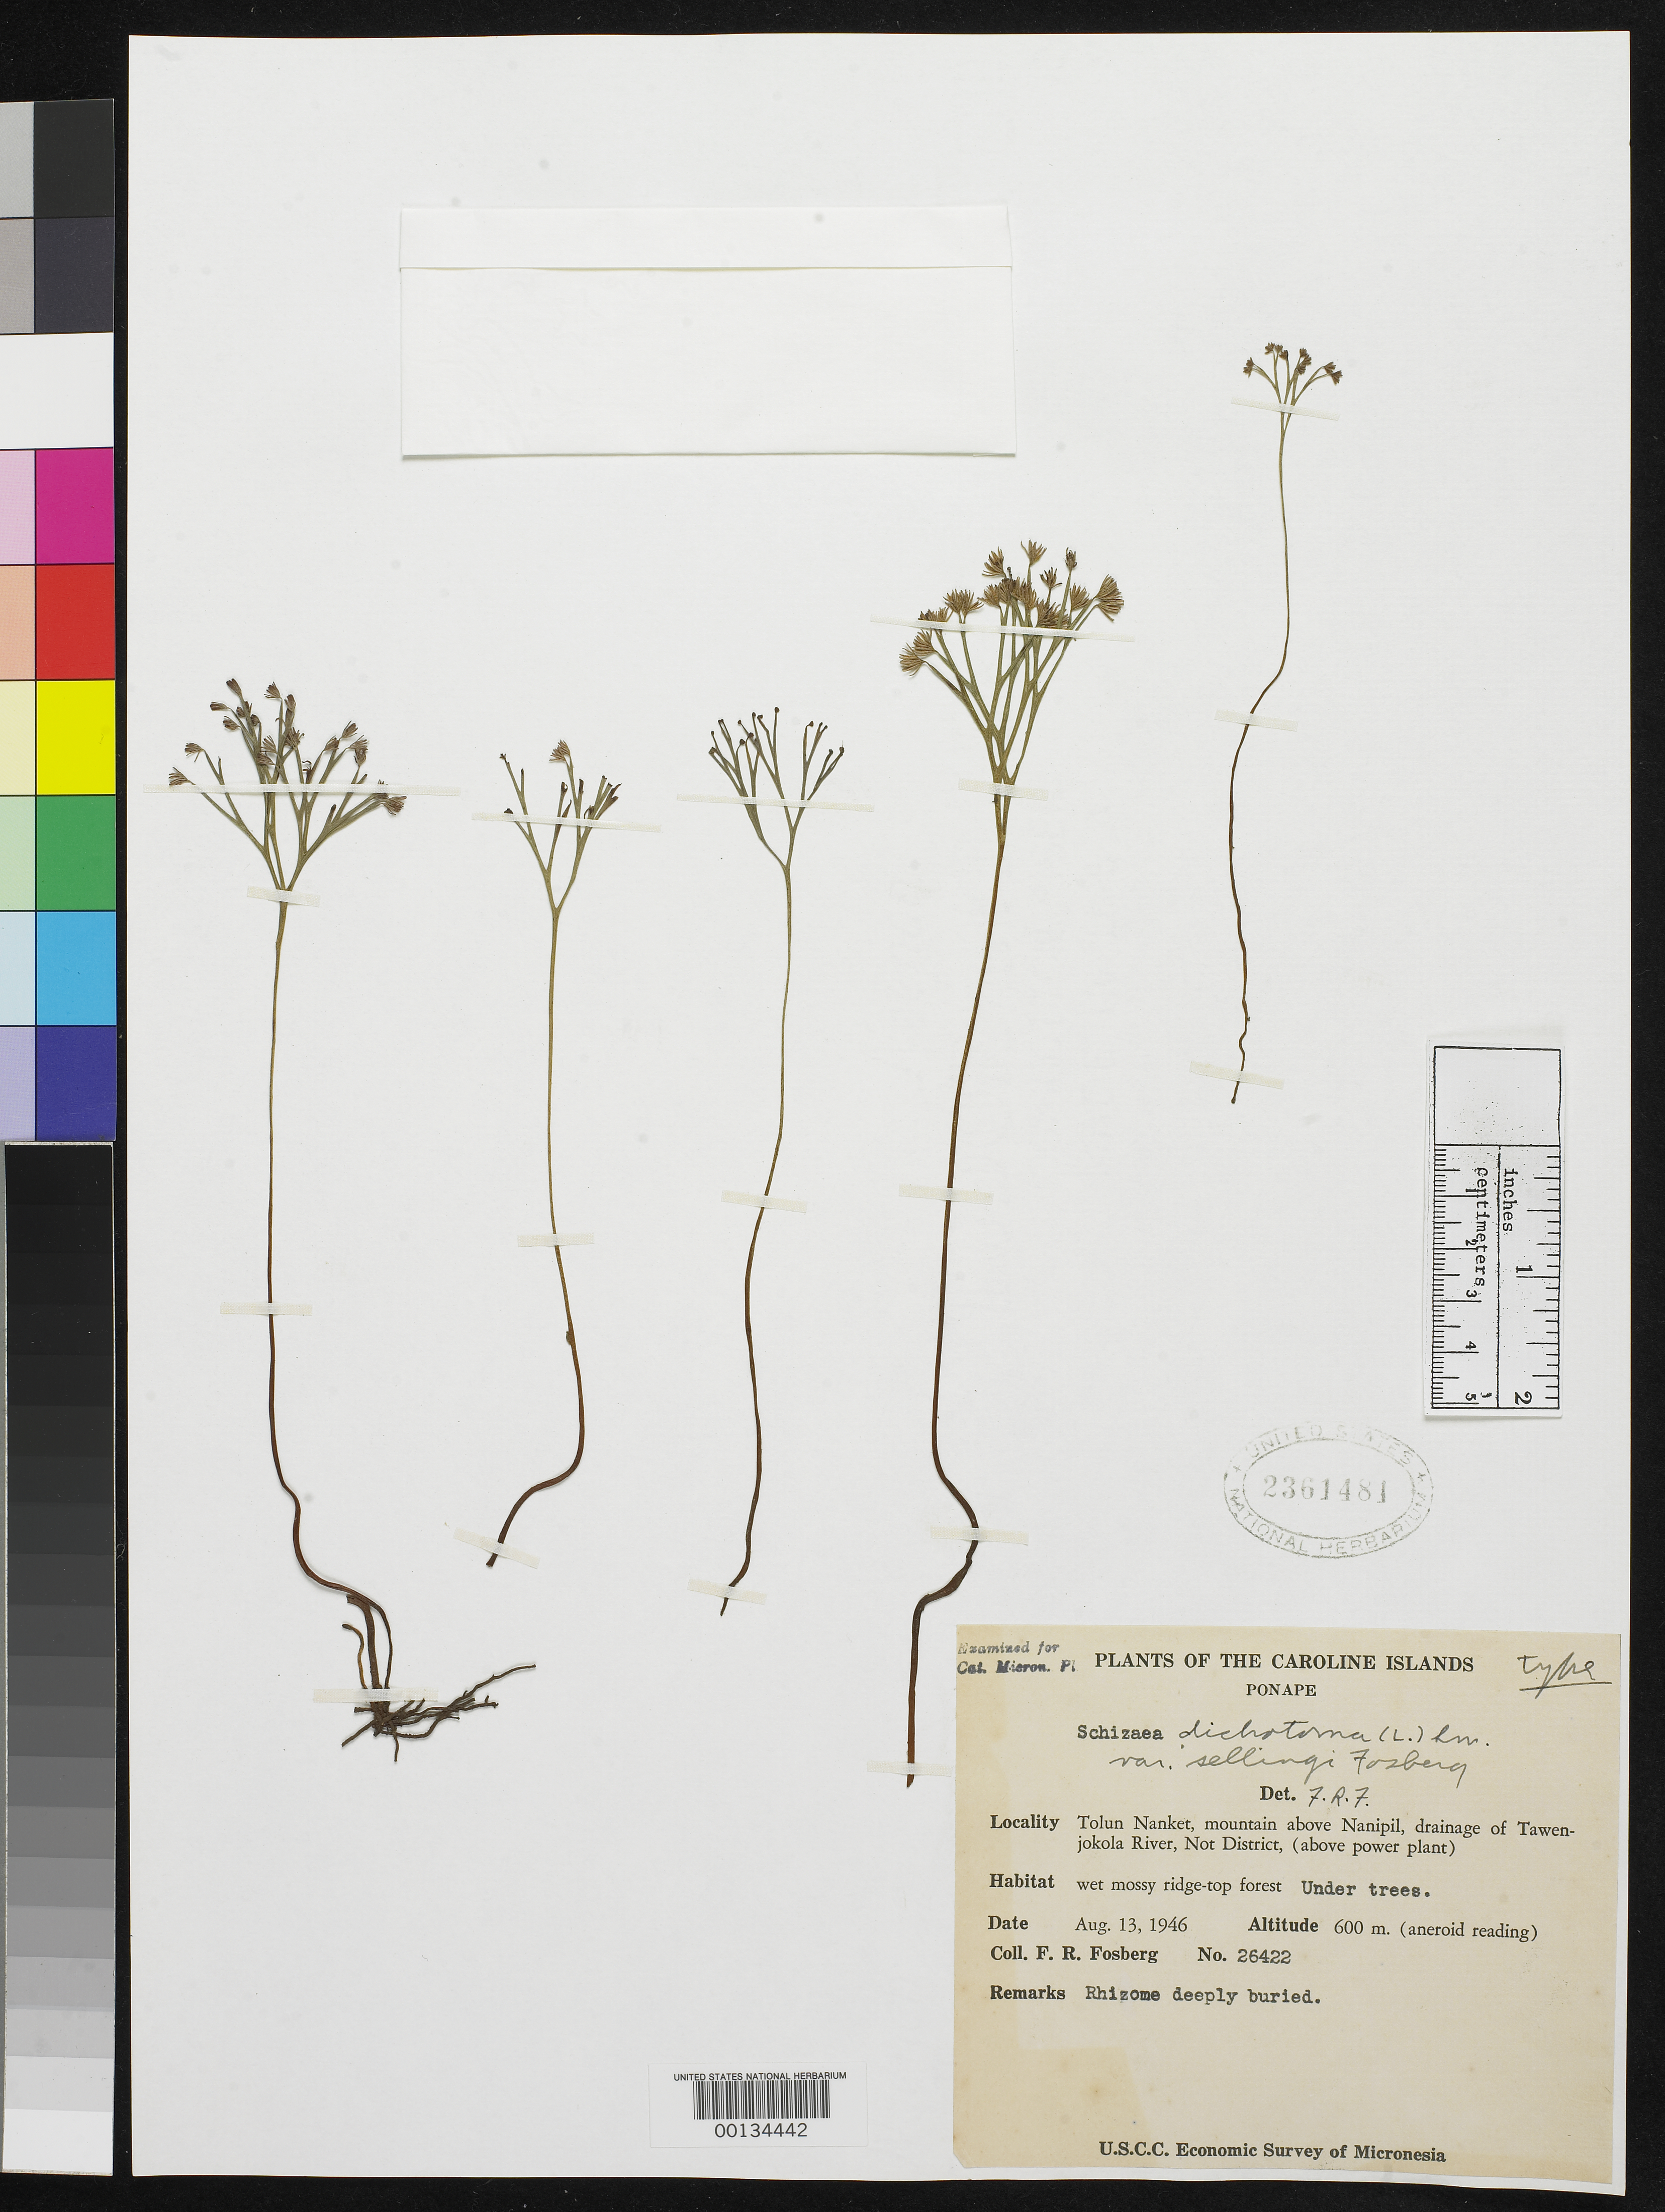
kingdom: Plantae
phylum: Tracheophyta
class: Polypodiopsida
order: Schizaeales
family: Schizaeaceae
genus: Schizaea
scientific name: Schizaea dichotoma var. sellingii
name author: Fosberg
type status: Holotype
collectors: F. R. Fosberg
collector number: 26422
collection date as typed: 13 Aug 1946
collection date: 1946-08-13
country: Micronesia, Federated States of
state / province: Pohnpei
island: Pohnpei [Ponape]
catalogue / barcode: US 2361481